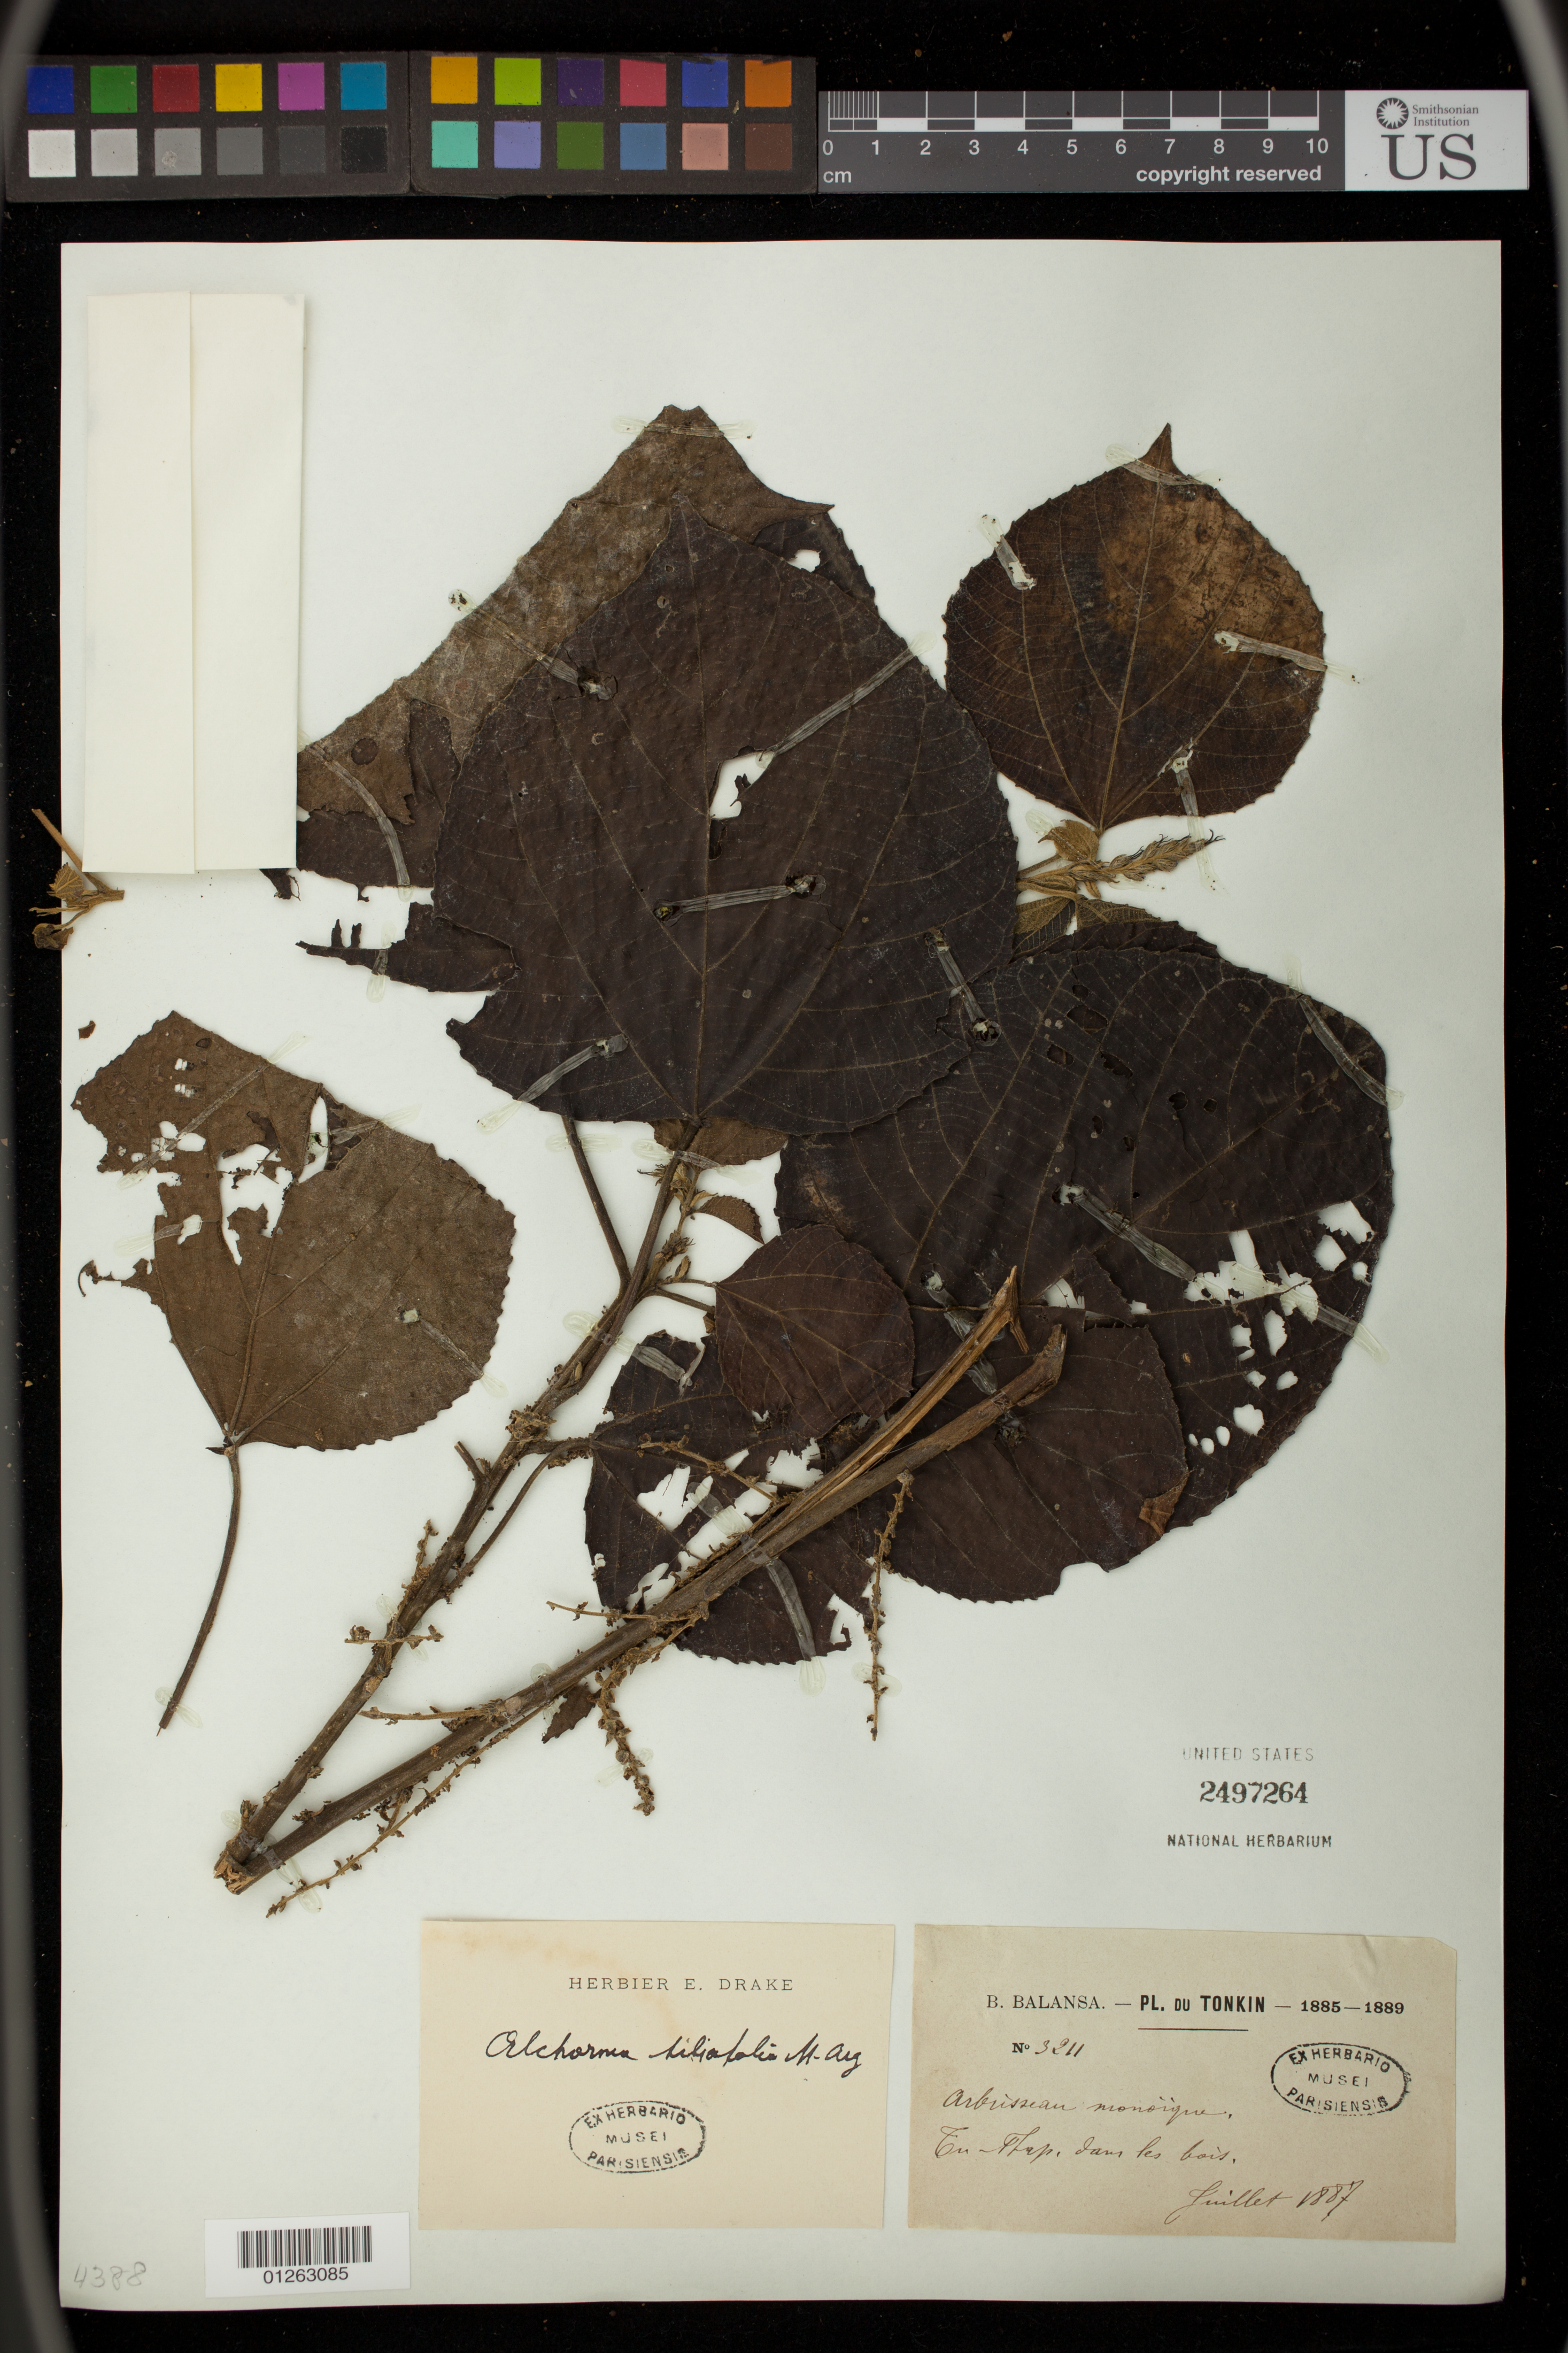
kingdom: Plantae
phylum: Tracheophyta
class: Magnoliopsida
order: Malpighiales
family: Euphorbiaceae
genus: Alchornea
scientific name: Alchornea sp.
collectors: B. Balansa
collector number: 3211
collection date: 1887-07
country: Vietnam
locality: Tonkin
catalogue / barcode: US 2497264